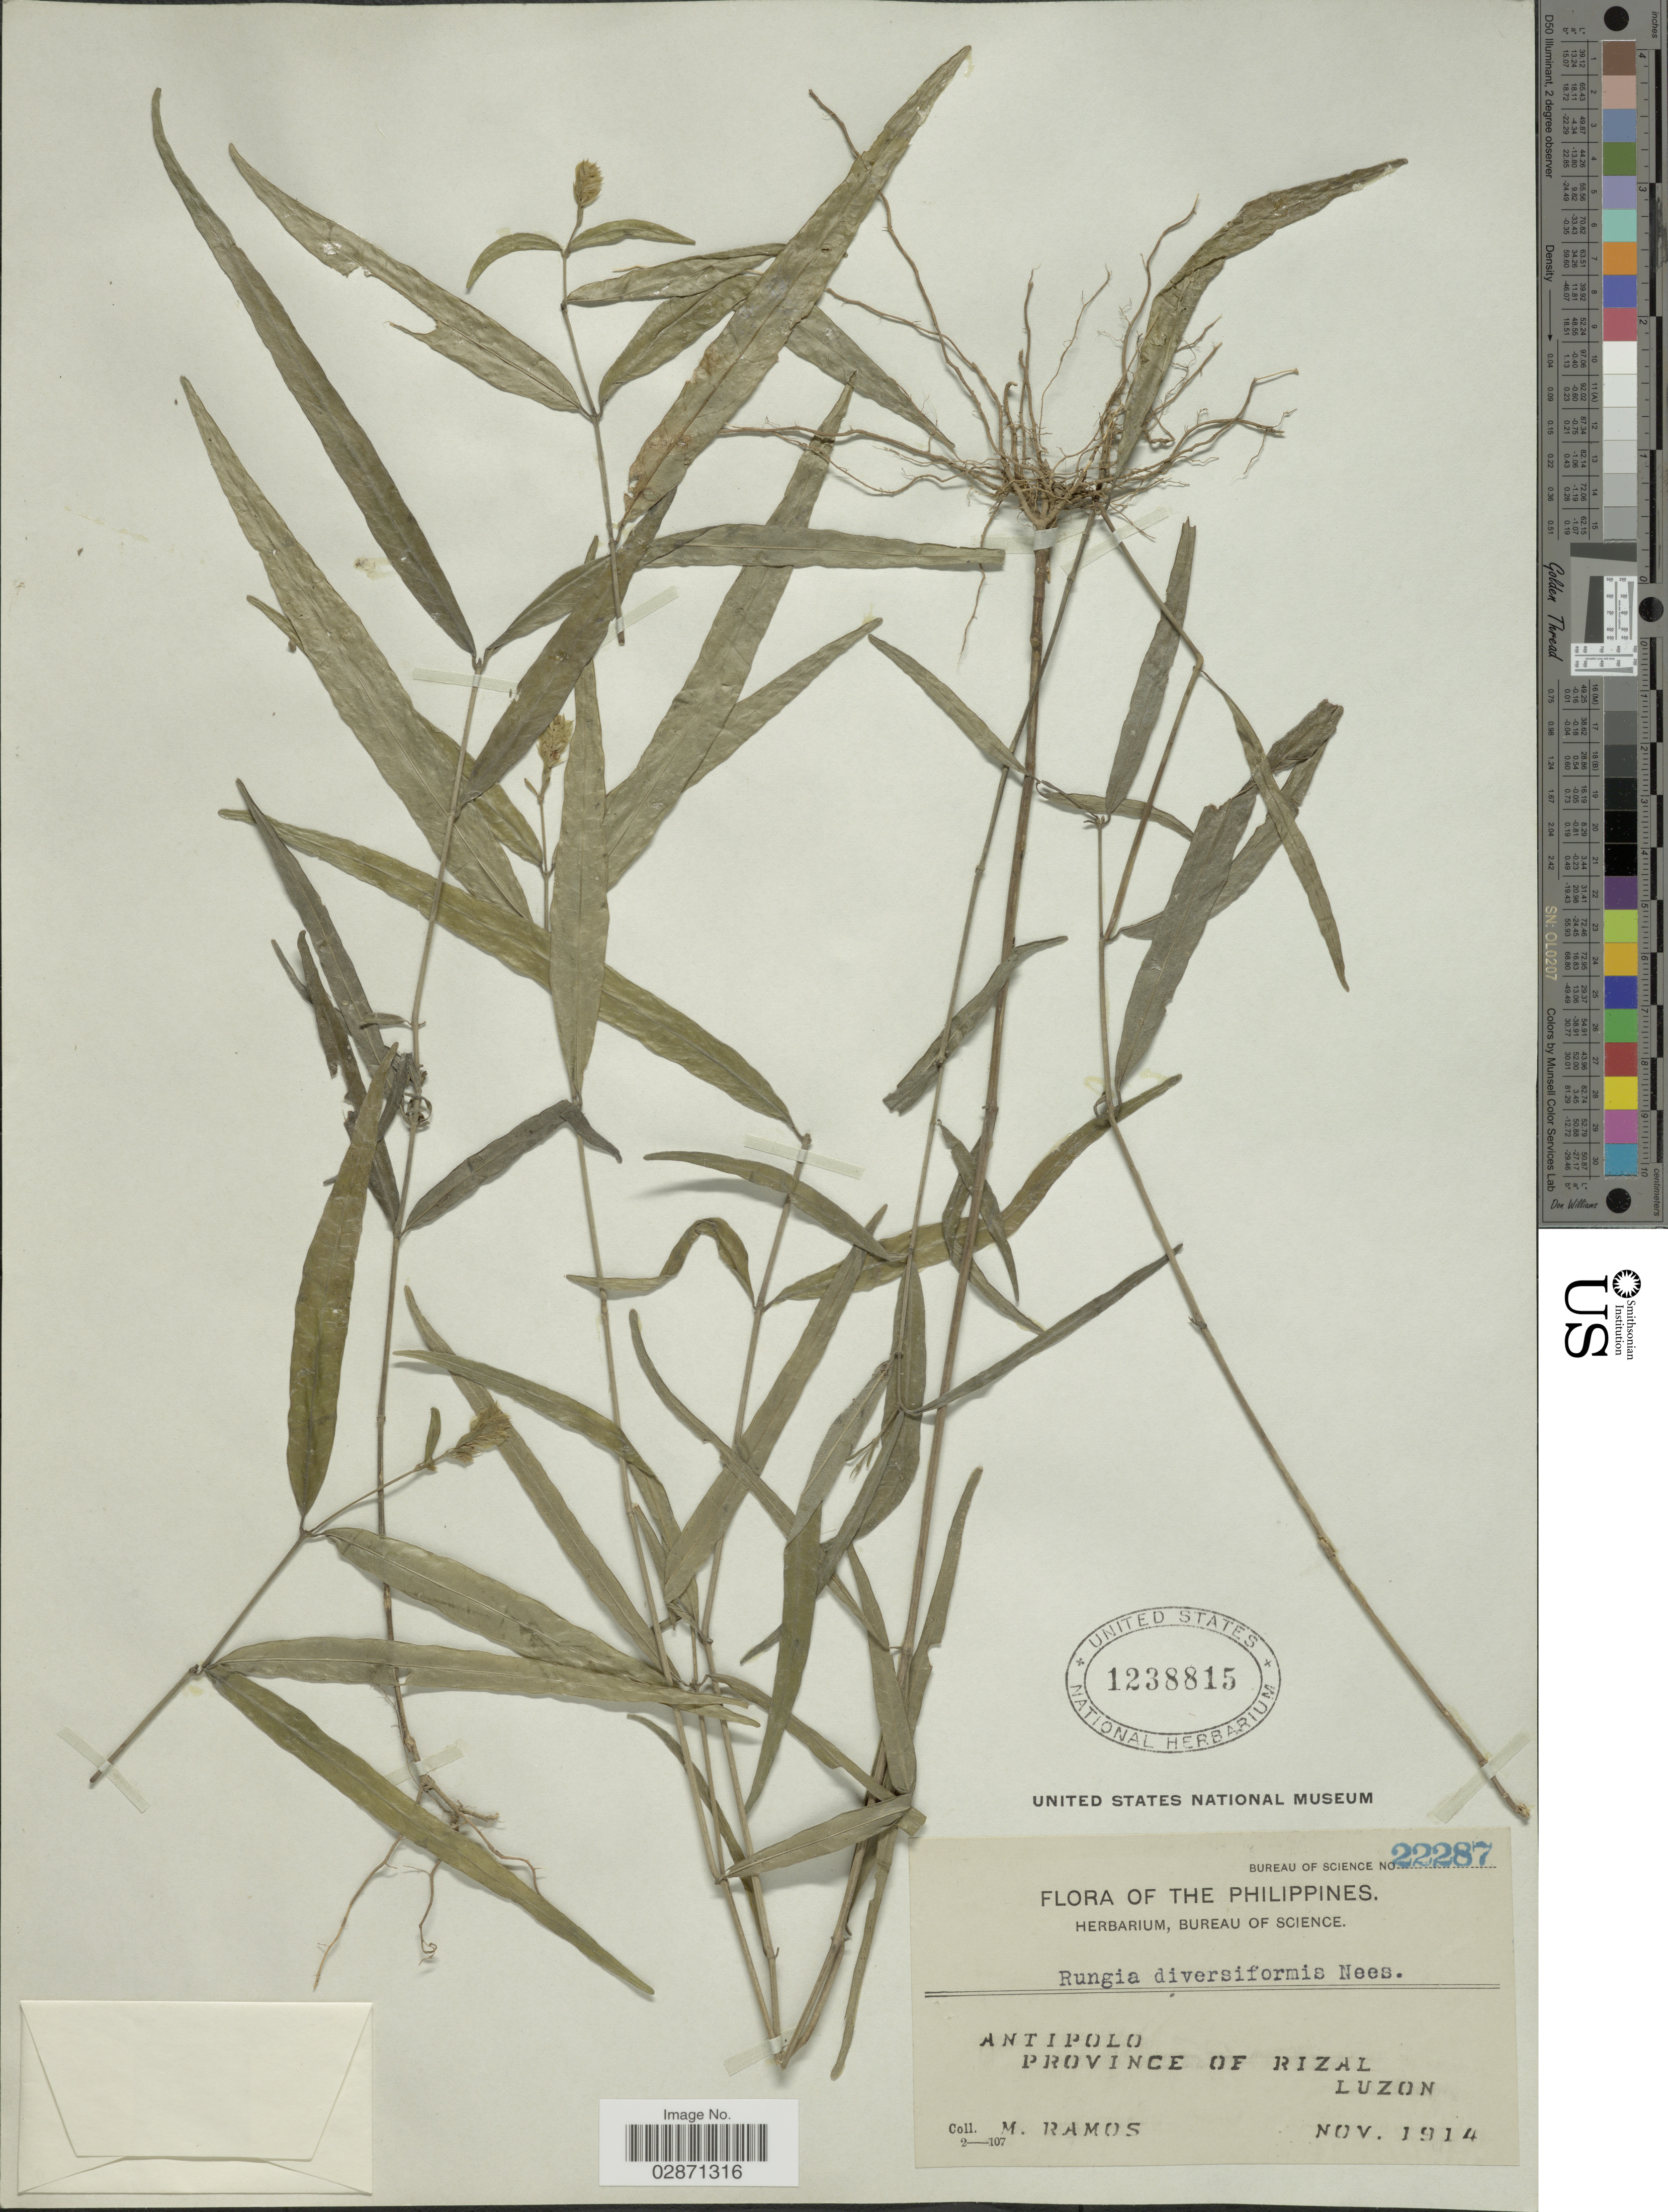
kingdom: Plantae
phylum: Tracheophyta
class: Magnoliopsida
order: Lamiales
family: Acanthaceae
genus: Rungia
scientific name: Rungia diversiformis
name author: Nees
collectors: M. Ramos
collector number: Bureau of Science 22287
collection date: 1914-11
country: Philippines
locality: Antipolo. Province of Rizal. Luzon.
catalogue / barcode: US 1238815